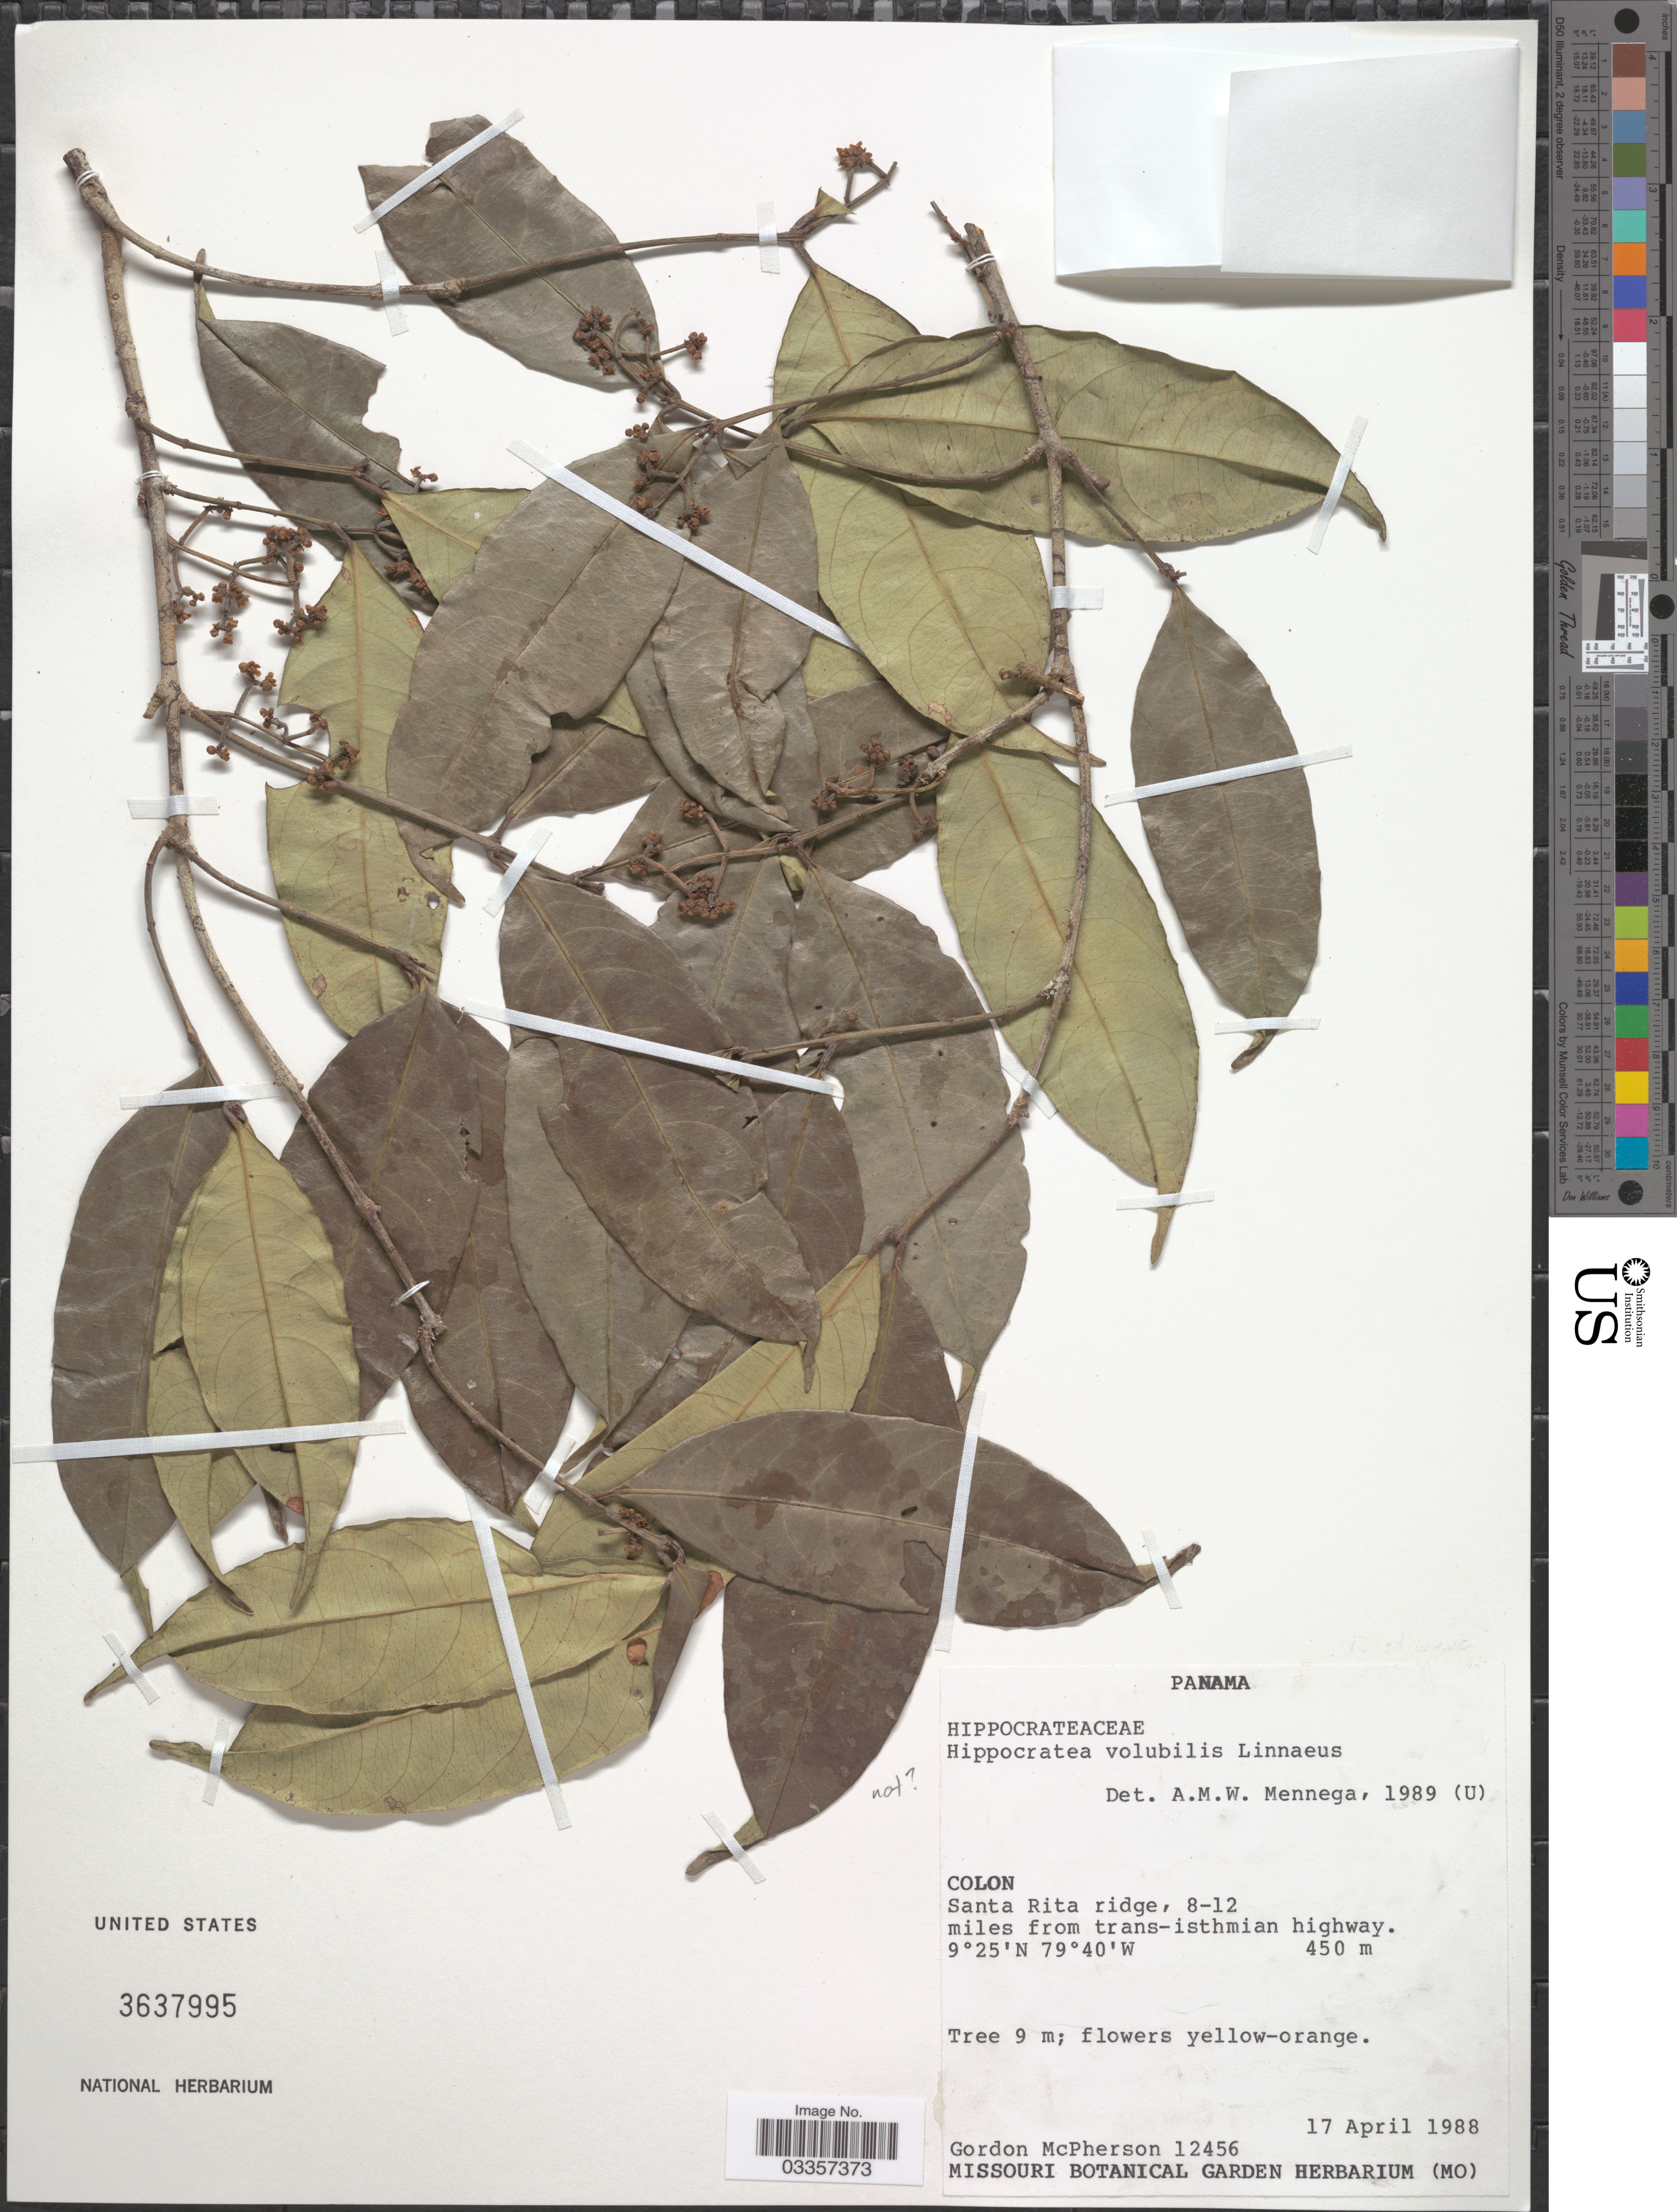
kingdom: Plantae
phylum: Tracheophyta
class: Magnoliopsida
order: Celastrales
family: Celastraceae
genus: Hippocratea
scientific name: Hippocratea volubilis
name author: L.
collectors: G. McPherson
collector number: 12456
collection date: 1988-04-17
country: Panama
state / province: Colón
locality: Santa Rita ridge, 8-12 miles from trans-isthmian highway.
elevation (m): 450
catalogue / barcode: US 3637995